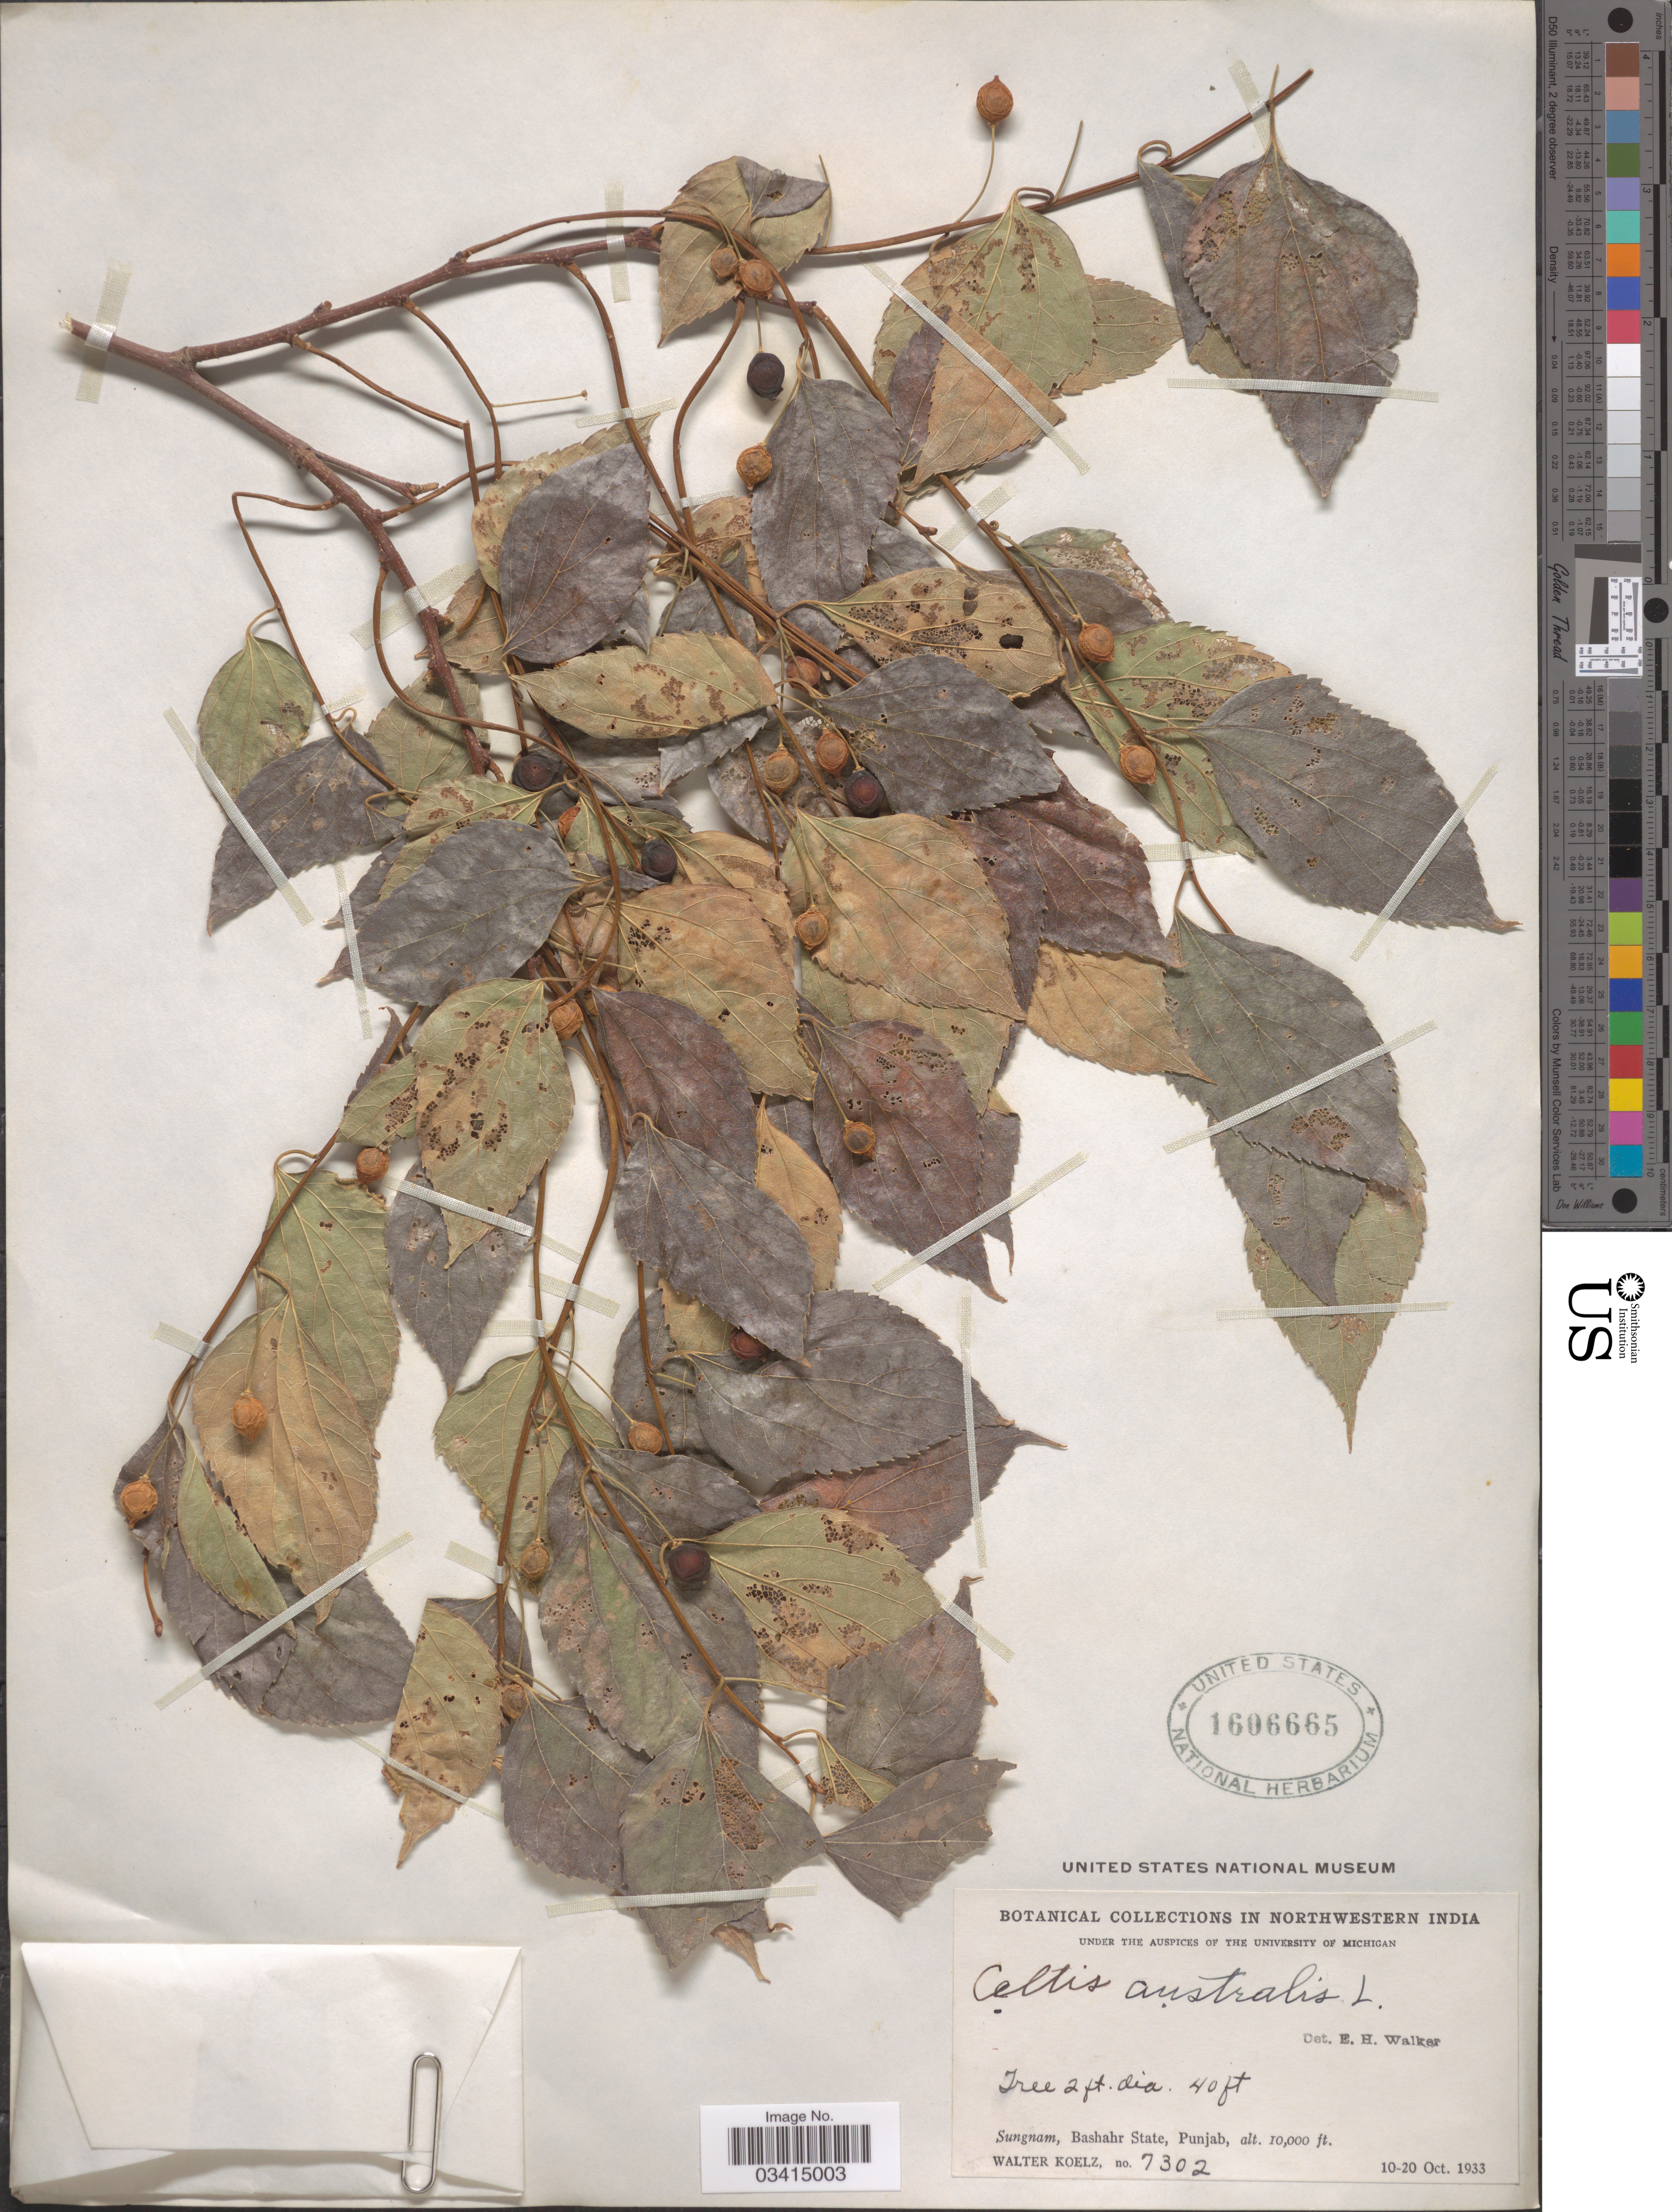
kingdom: Plantae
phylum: Tracheophyta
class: Magnoliopsida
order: Rosales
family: Cannabaceae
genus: Celtis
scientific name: Celtis australis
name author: L.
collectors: W. N. Koelz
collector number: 7302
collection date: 1933-10-10/1933-10-20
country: India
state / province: Punjab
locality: Northwestern India. Sungnam, Bashahr State.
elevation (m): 3048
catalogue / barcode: US 1606665